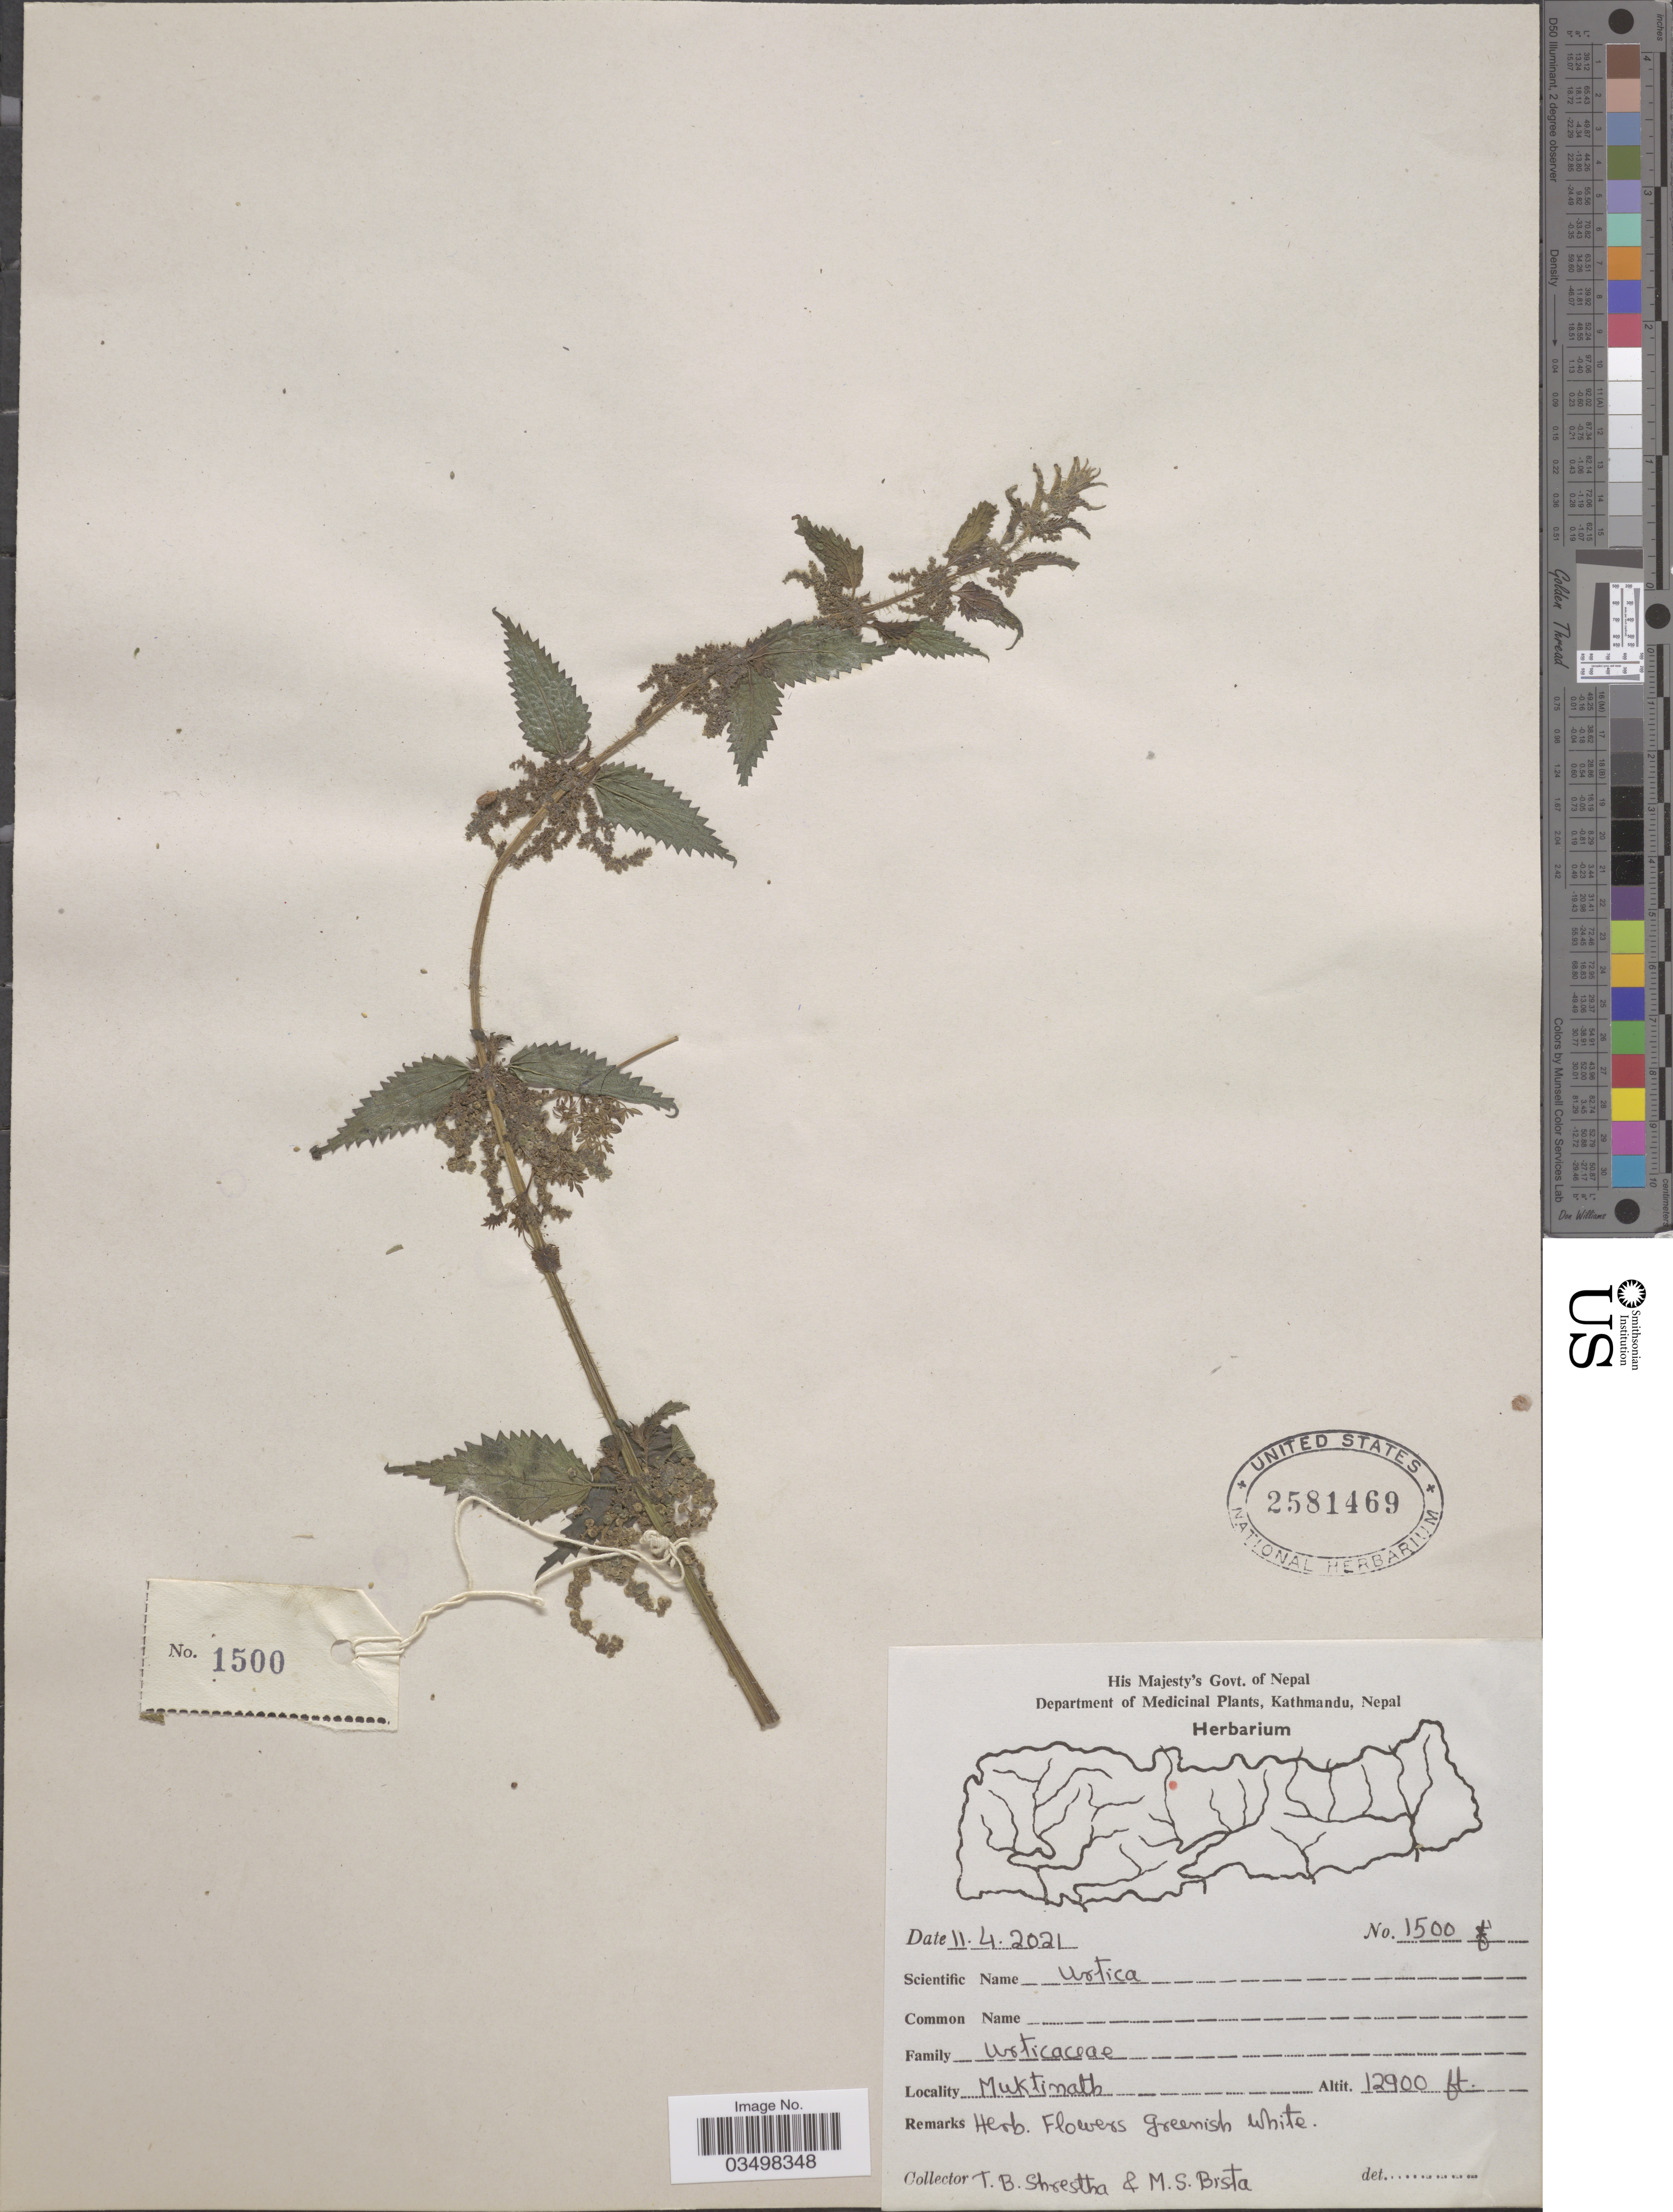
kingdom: Plantae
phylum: Tracheophyta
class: Magnoliopsida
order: Rosales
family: Urticaceae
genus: Urtica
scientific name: Urtica sp.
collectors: T. B. Shrestha & M. Bista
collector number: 1500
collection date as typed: Transcribed d/m/y: 11/4/2021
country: Nepal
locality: Muktinath.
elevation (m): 3932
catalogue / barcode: US 2581469